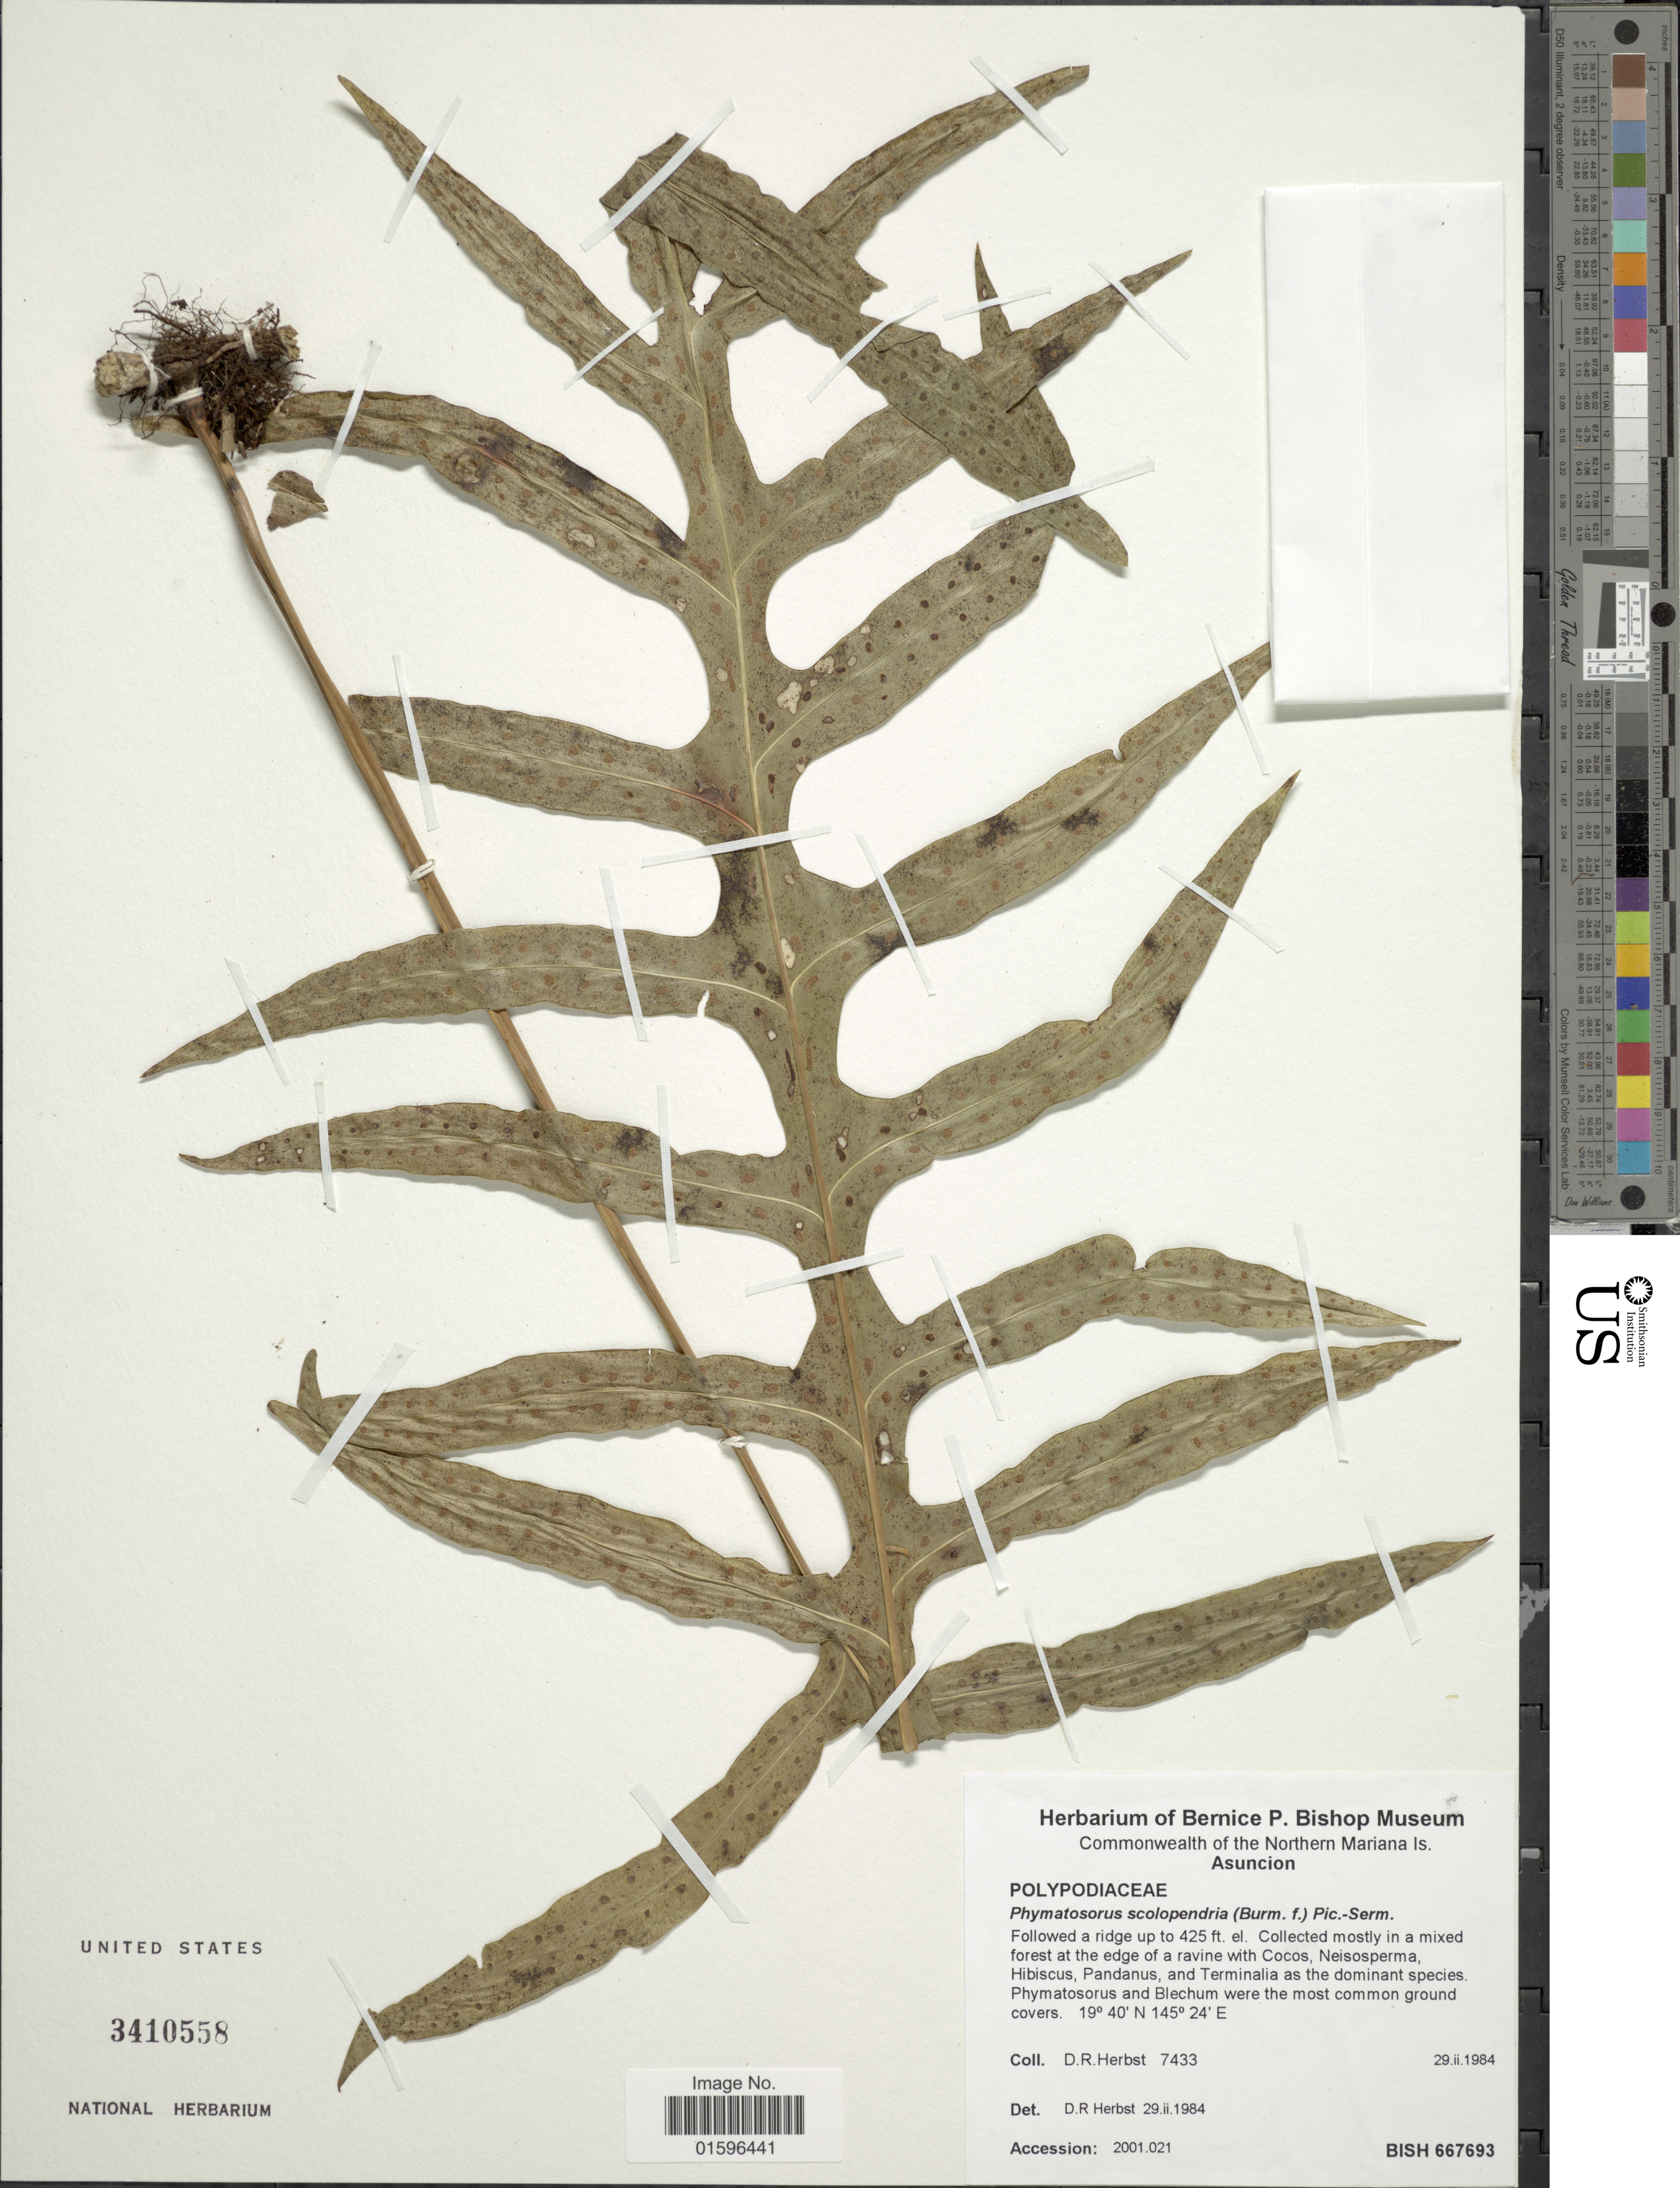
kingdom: Plantae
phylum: Tracheophyta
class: Polypodiopsida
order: Polypodiales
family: Polypodiaceae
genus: Polypodium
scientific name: Polypodium scolopendria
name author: Burm. f.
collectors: D. R. Herbst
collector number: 7433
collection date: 1984-01-29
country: Northern Mariana Islands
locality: Northern Mariana Is. Asuncion,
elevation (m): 130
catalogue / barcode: US 3410558